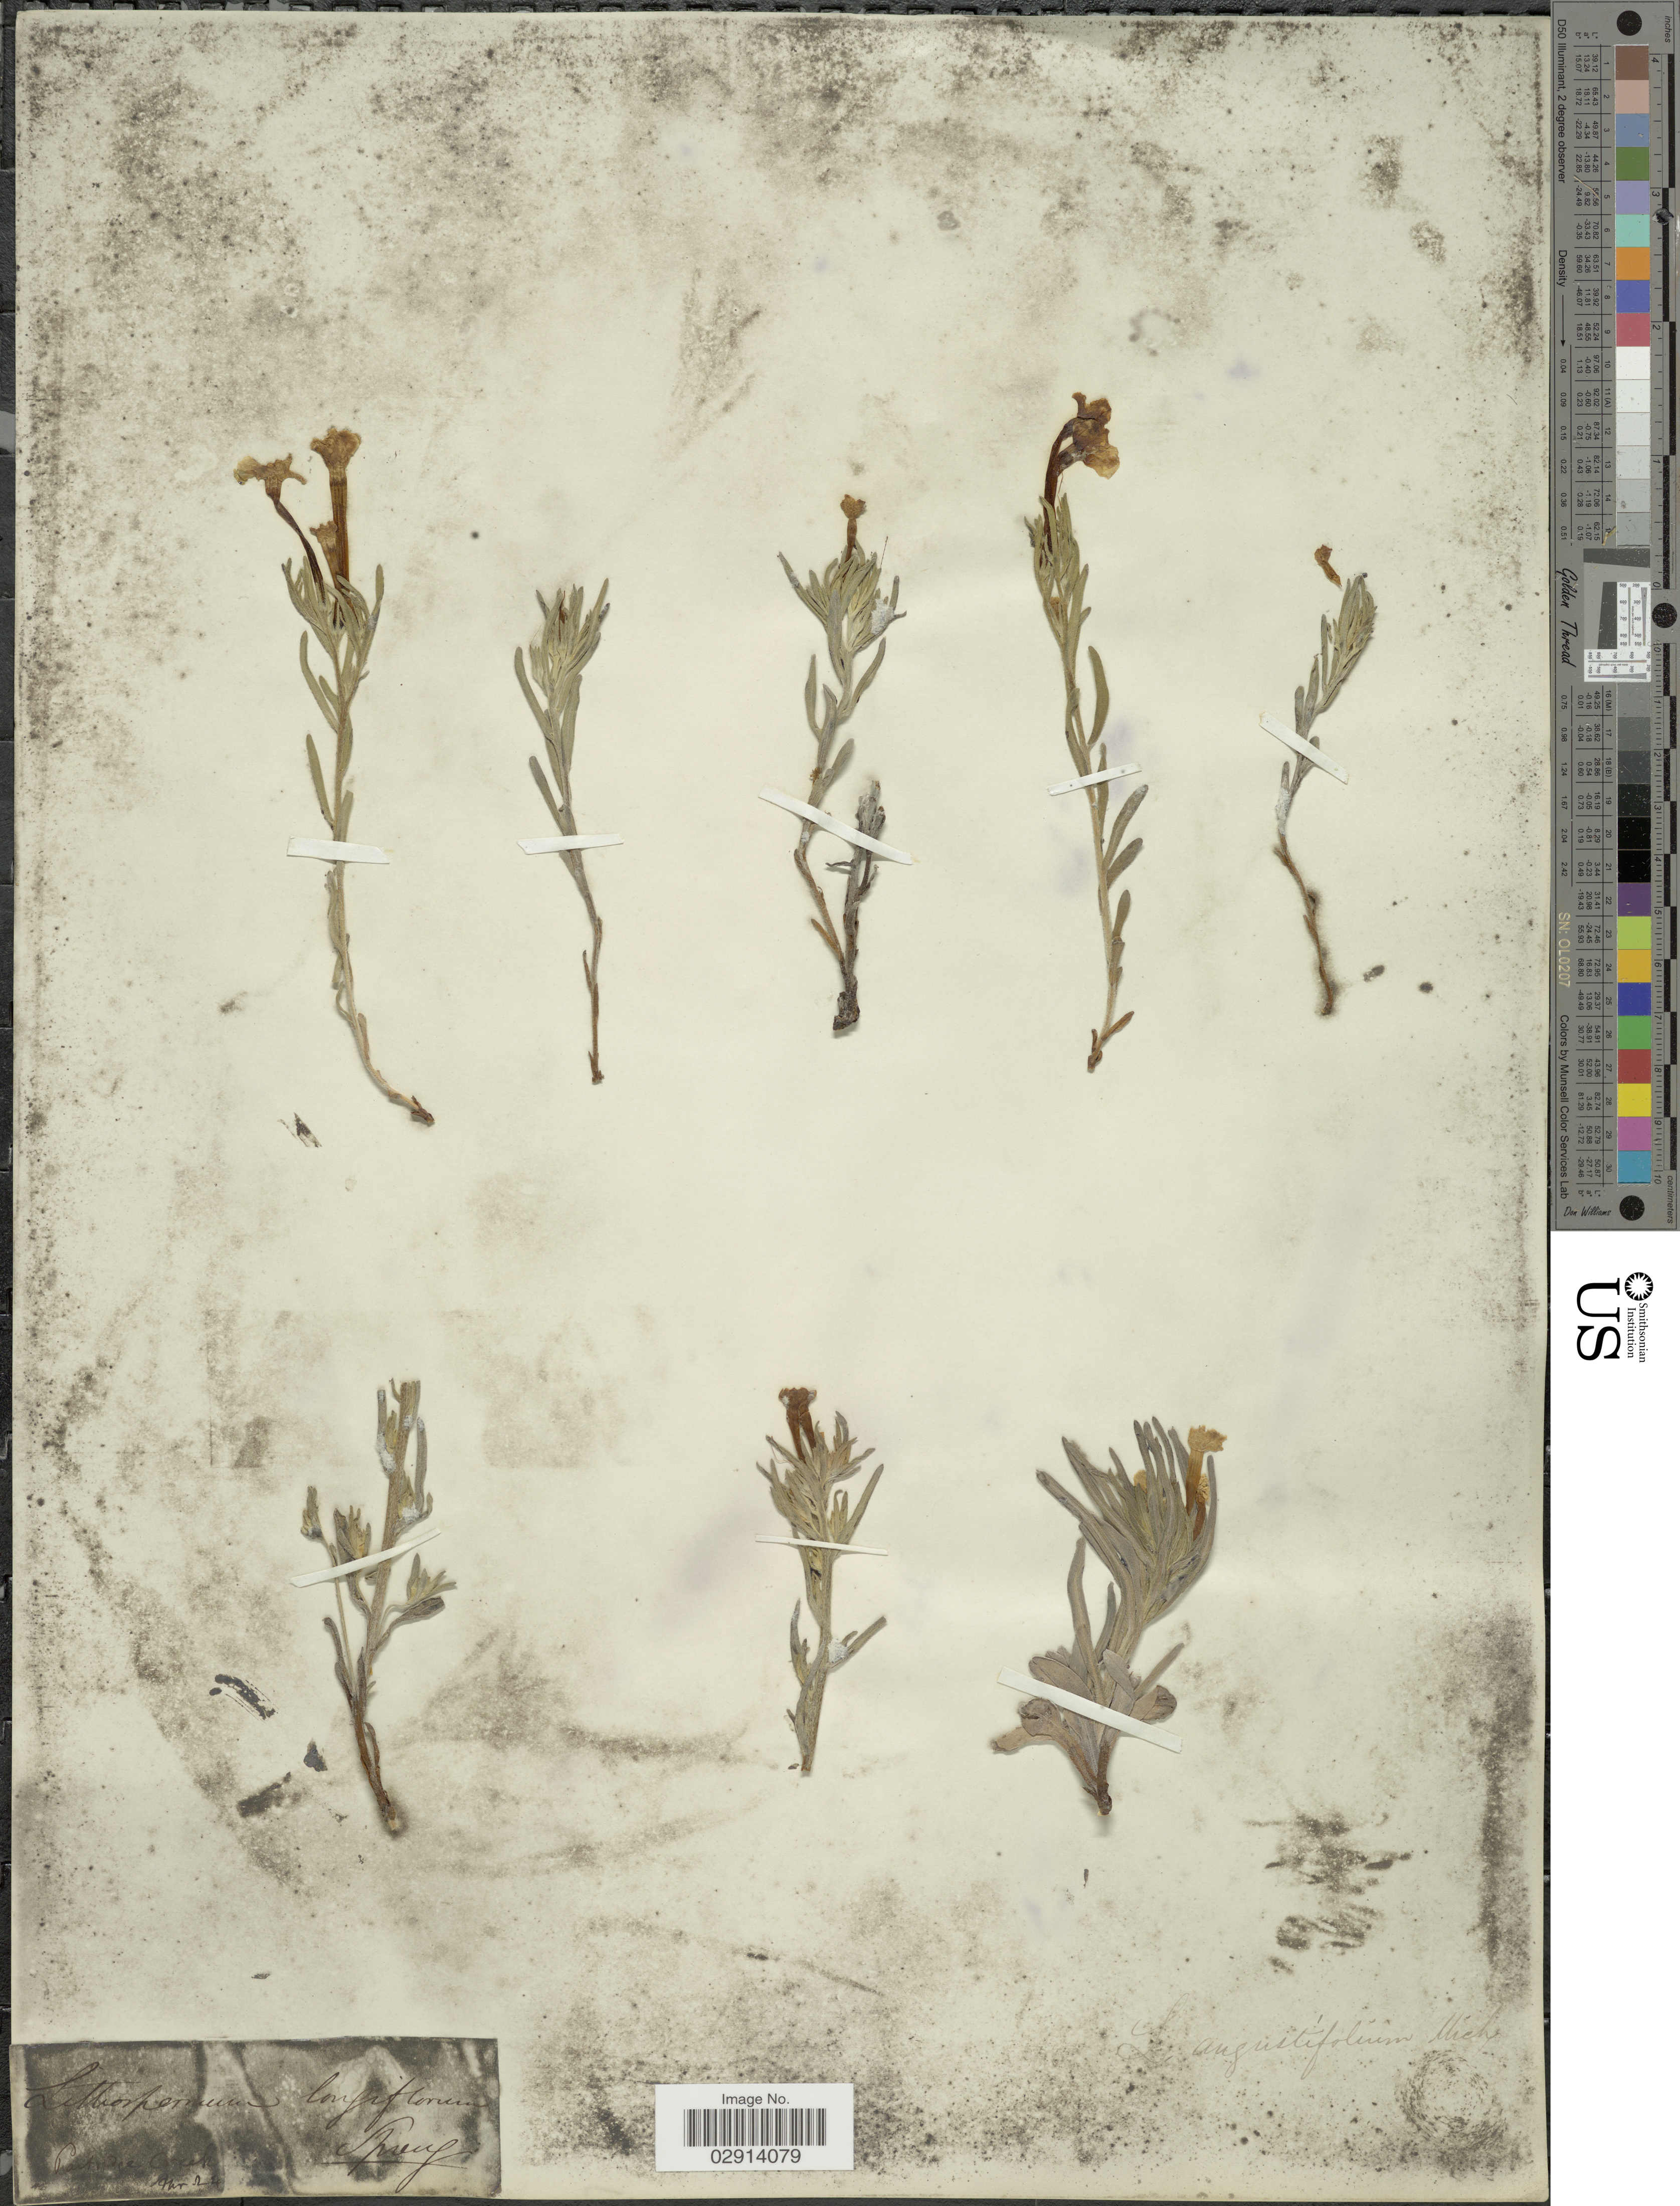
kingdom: Plantae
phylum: Tracheophyta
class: Magnoliopsida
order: Boraginales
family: Boraginaceae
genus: Lithospermum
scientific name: Lithospermum incisum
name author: Lehm.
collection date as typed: Transcribed d/m/y: /4/24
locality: Port [illegible text] Creek.[interpreted]